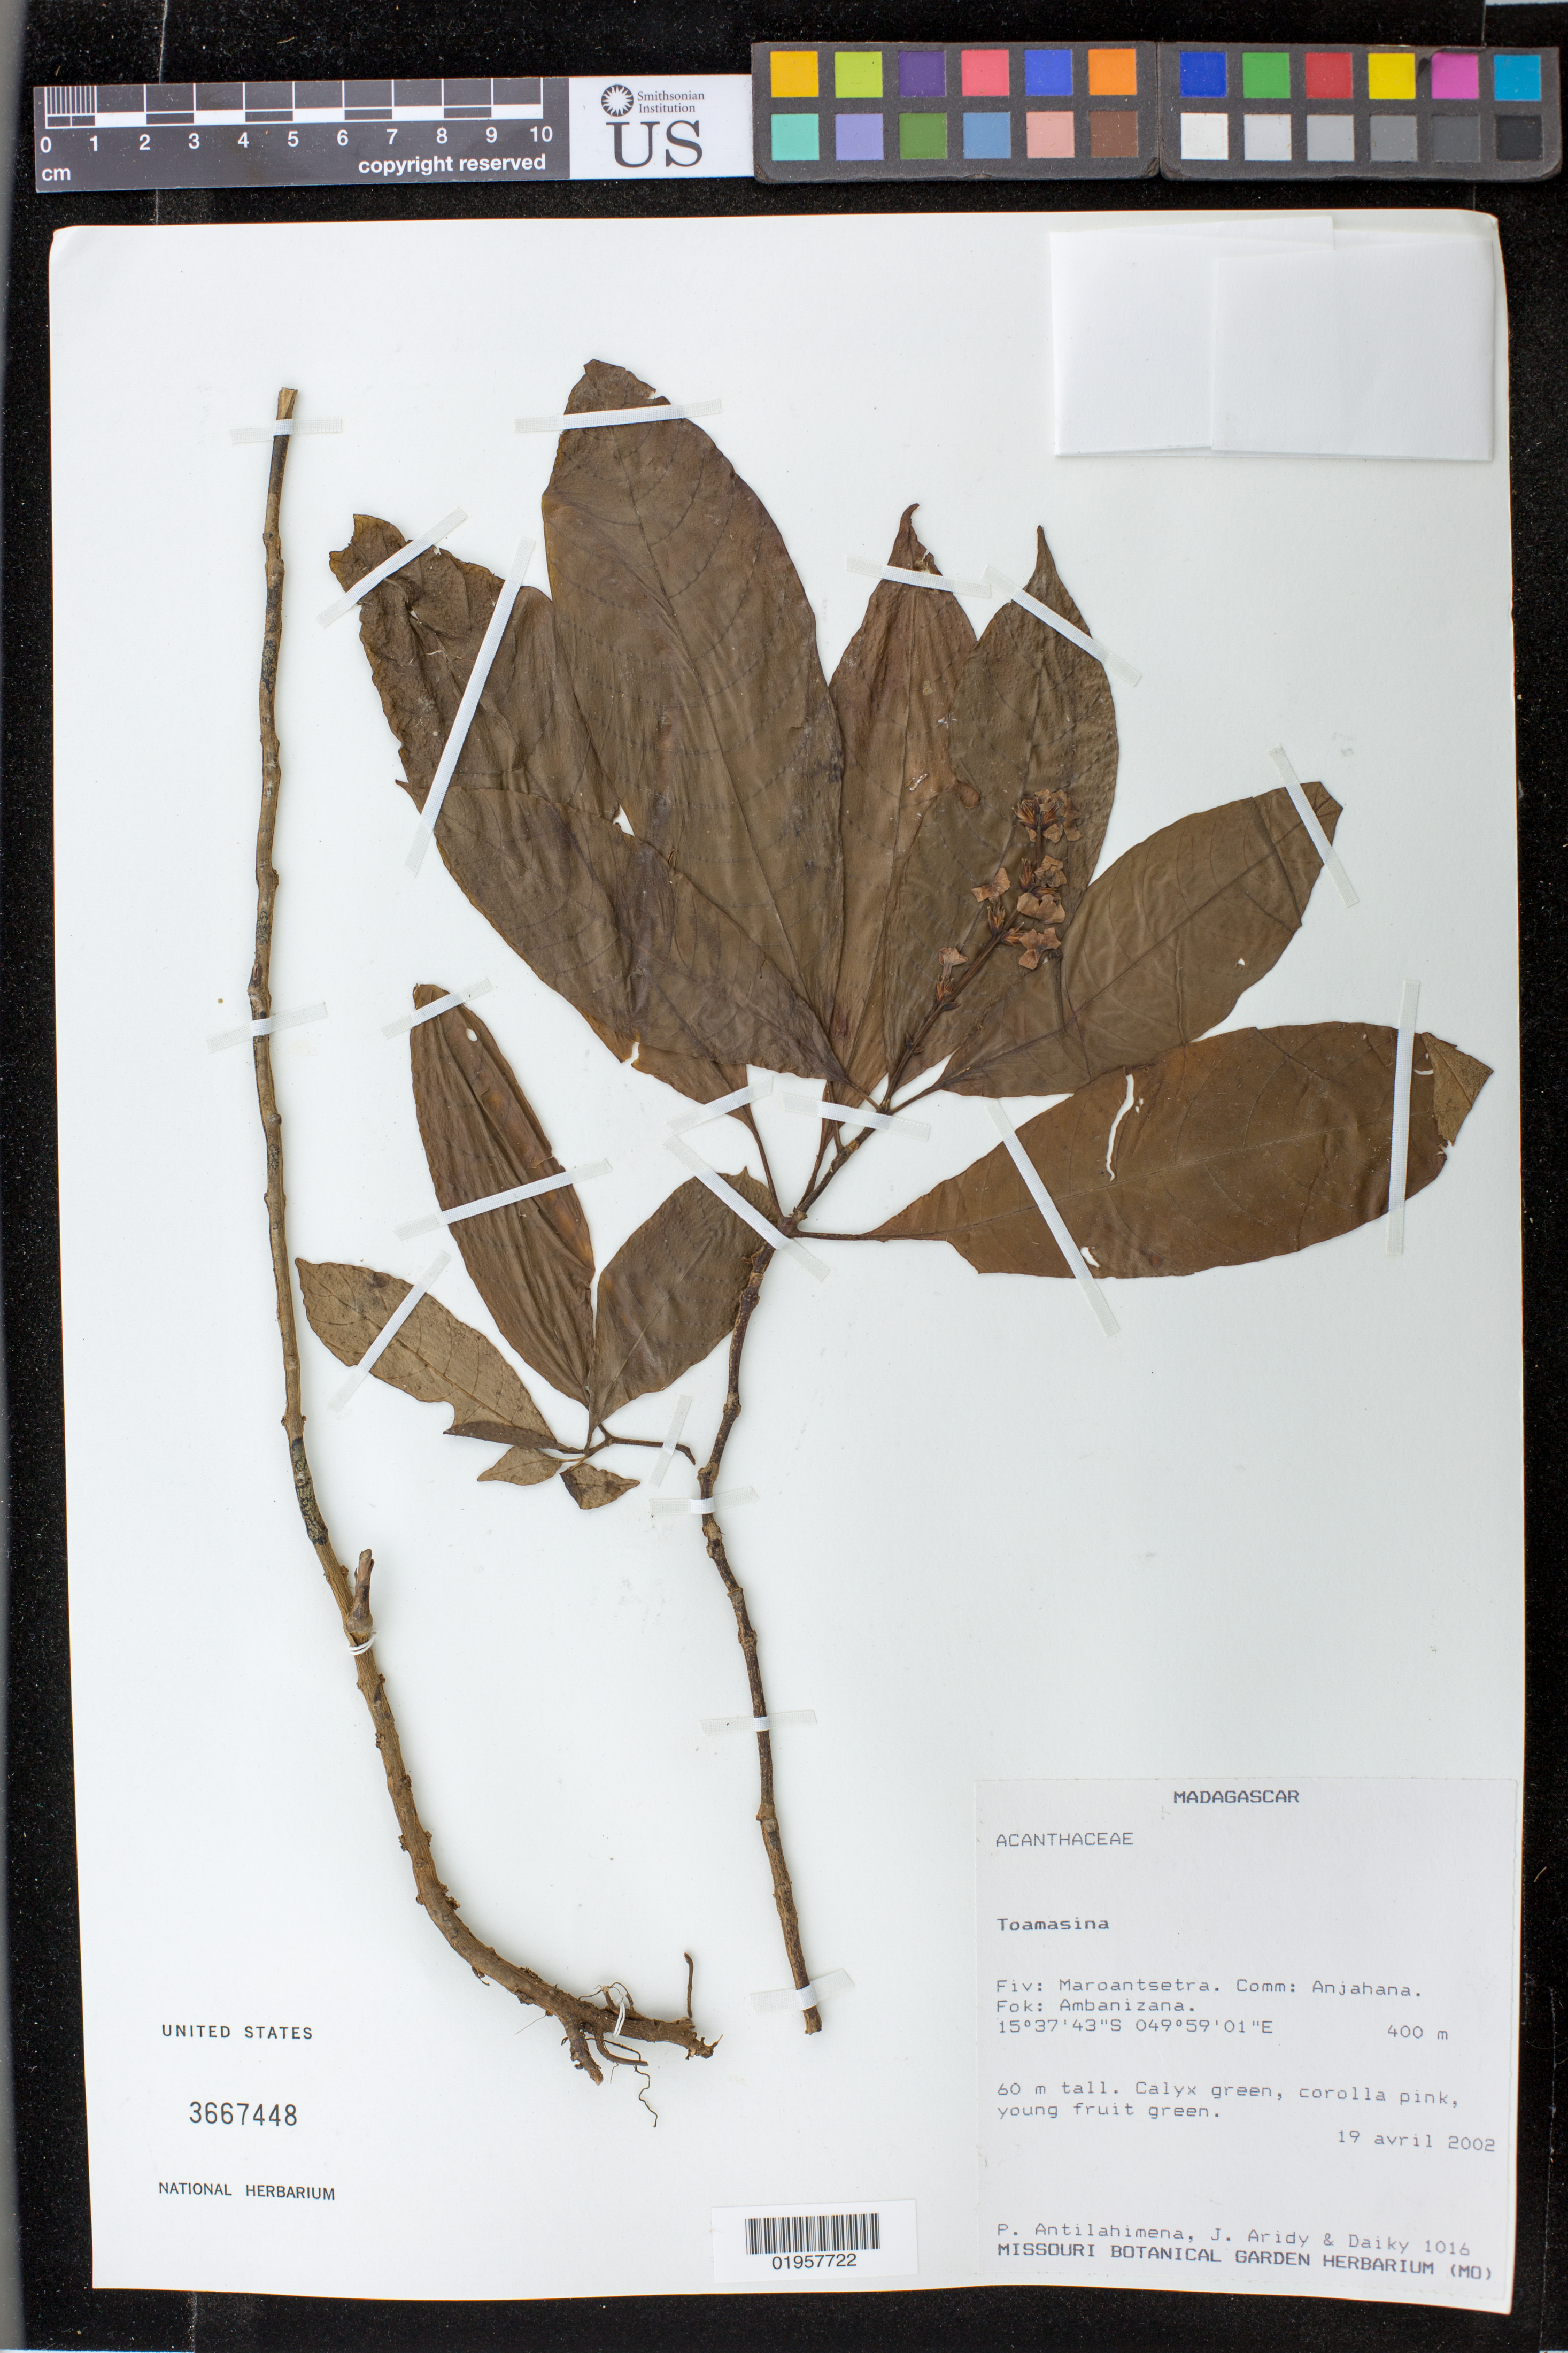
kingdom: Plantae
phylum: Tracheophyta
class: Magnoliopsida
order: Lamiales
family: Acanthaceae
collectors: P. Antilahimena, J. Aridy & Daiky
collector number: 1016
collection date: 2002-04-19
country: Madagascar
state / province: Analanjirofo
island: Madagascar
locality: Fiv: Maroantsetra. Comm: Anjahana. Fok: Ambanizana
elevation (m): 400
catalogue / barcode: US 3667448